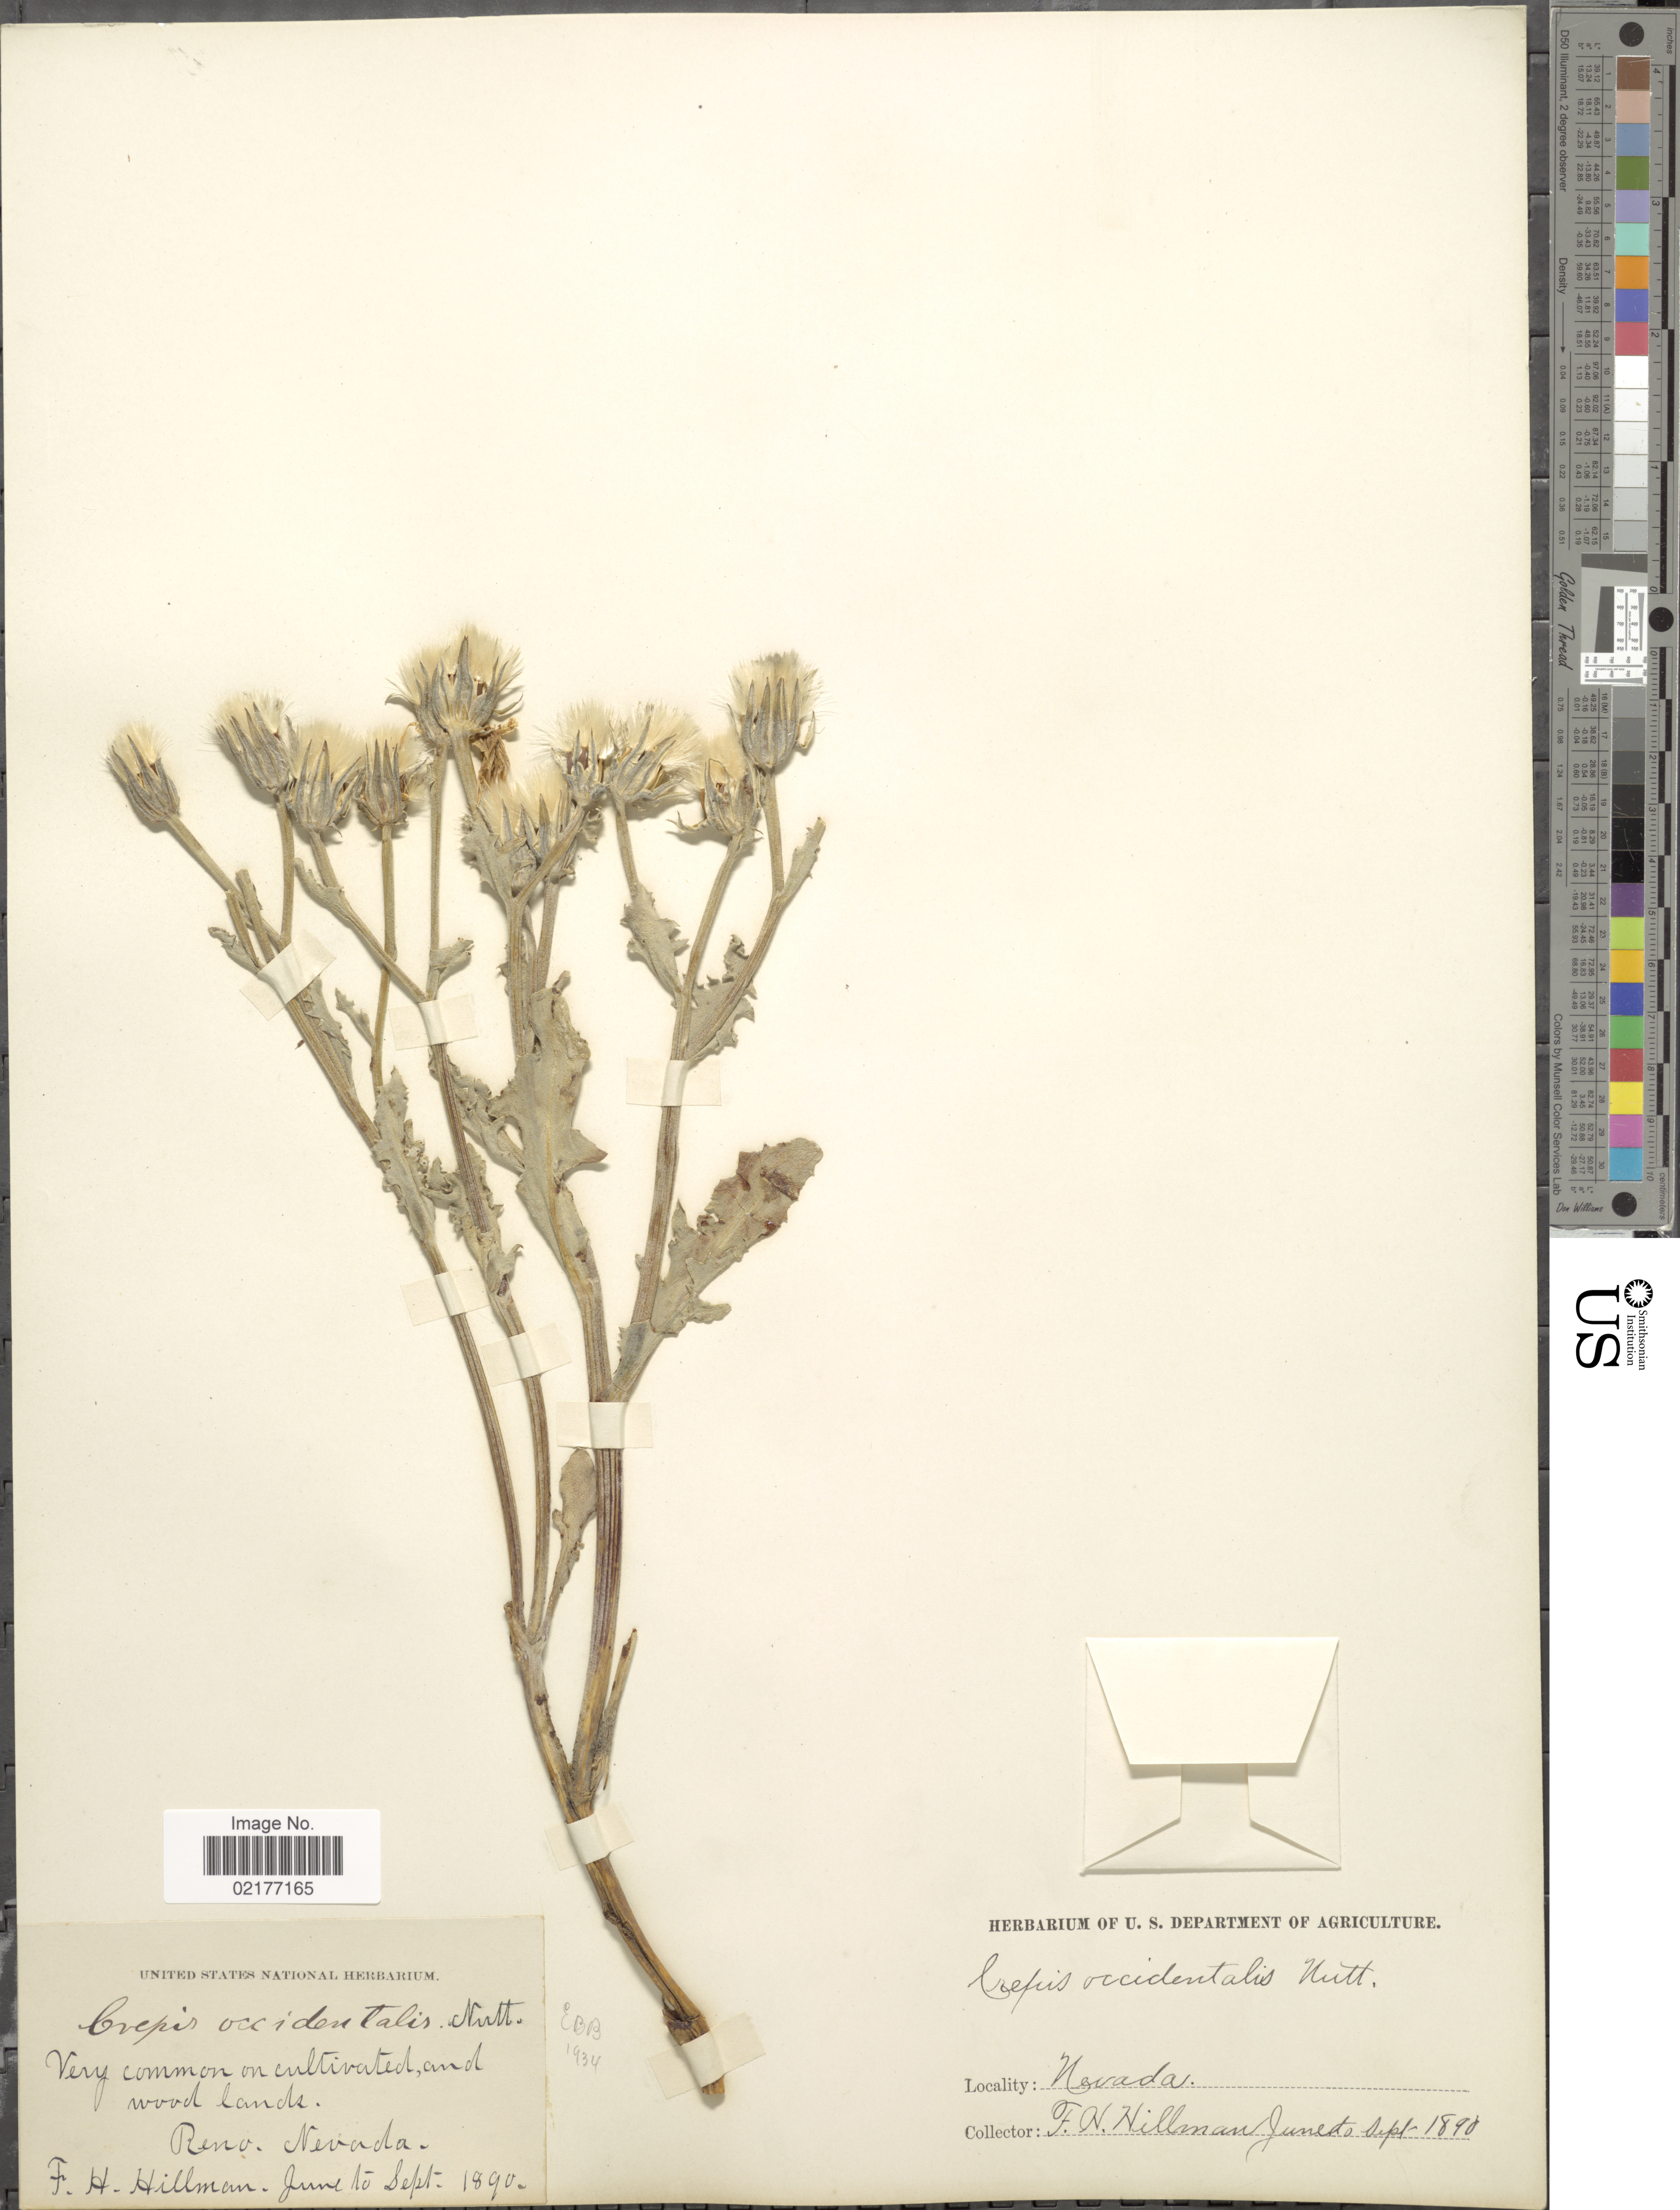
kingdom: Plantae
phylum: Tracheophyta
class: Magnoliopsida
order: Asterales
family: Asteraceae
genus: Crepis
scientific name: Crepis occidentalis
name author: Nutt.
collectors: F. Hillman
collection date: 1890-06/1890-09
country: United States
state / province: Nevada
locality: Reno, Nevada, Very common on cultivated, and wood lands